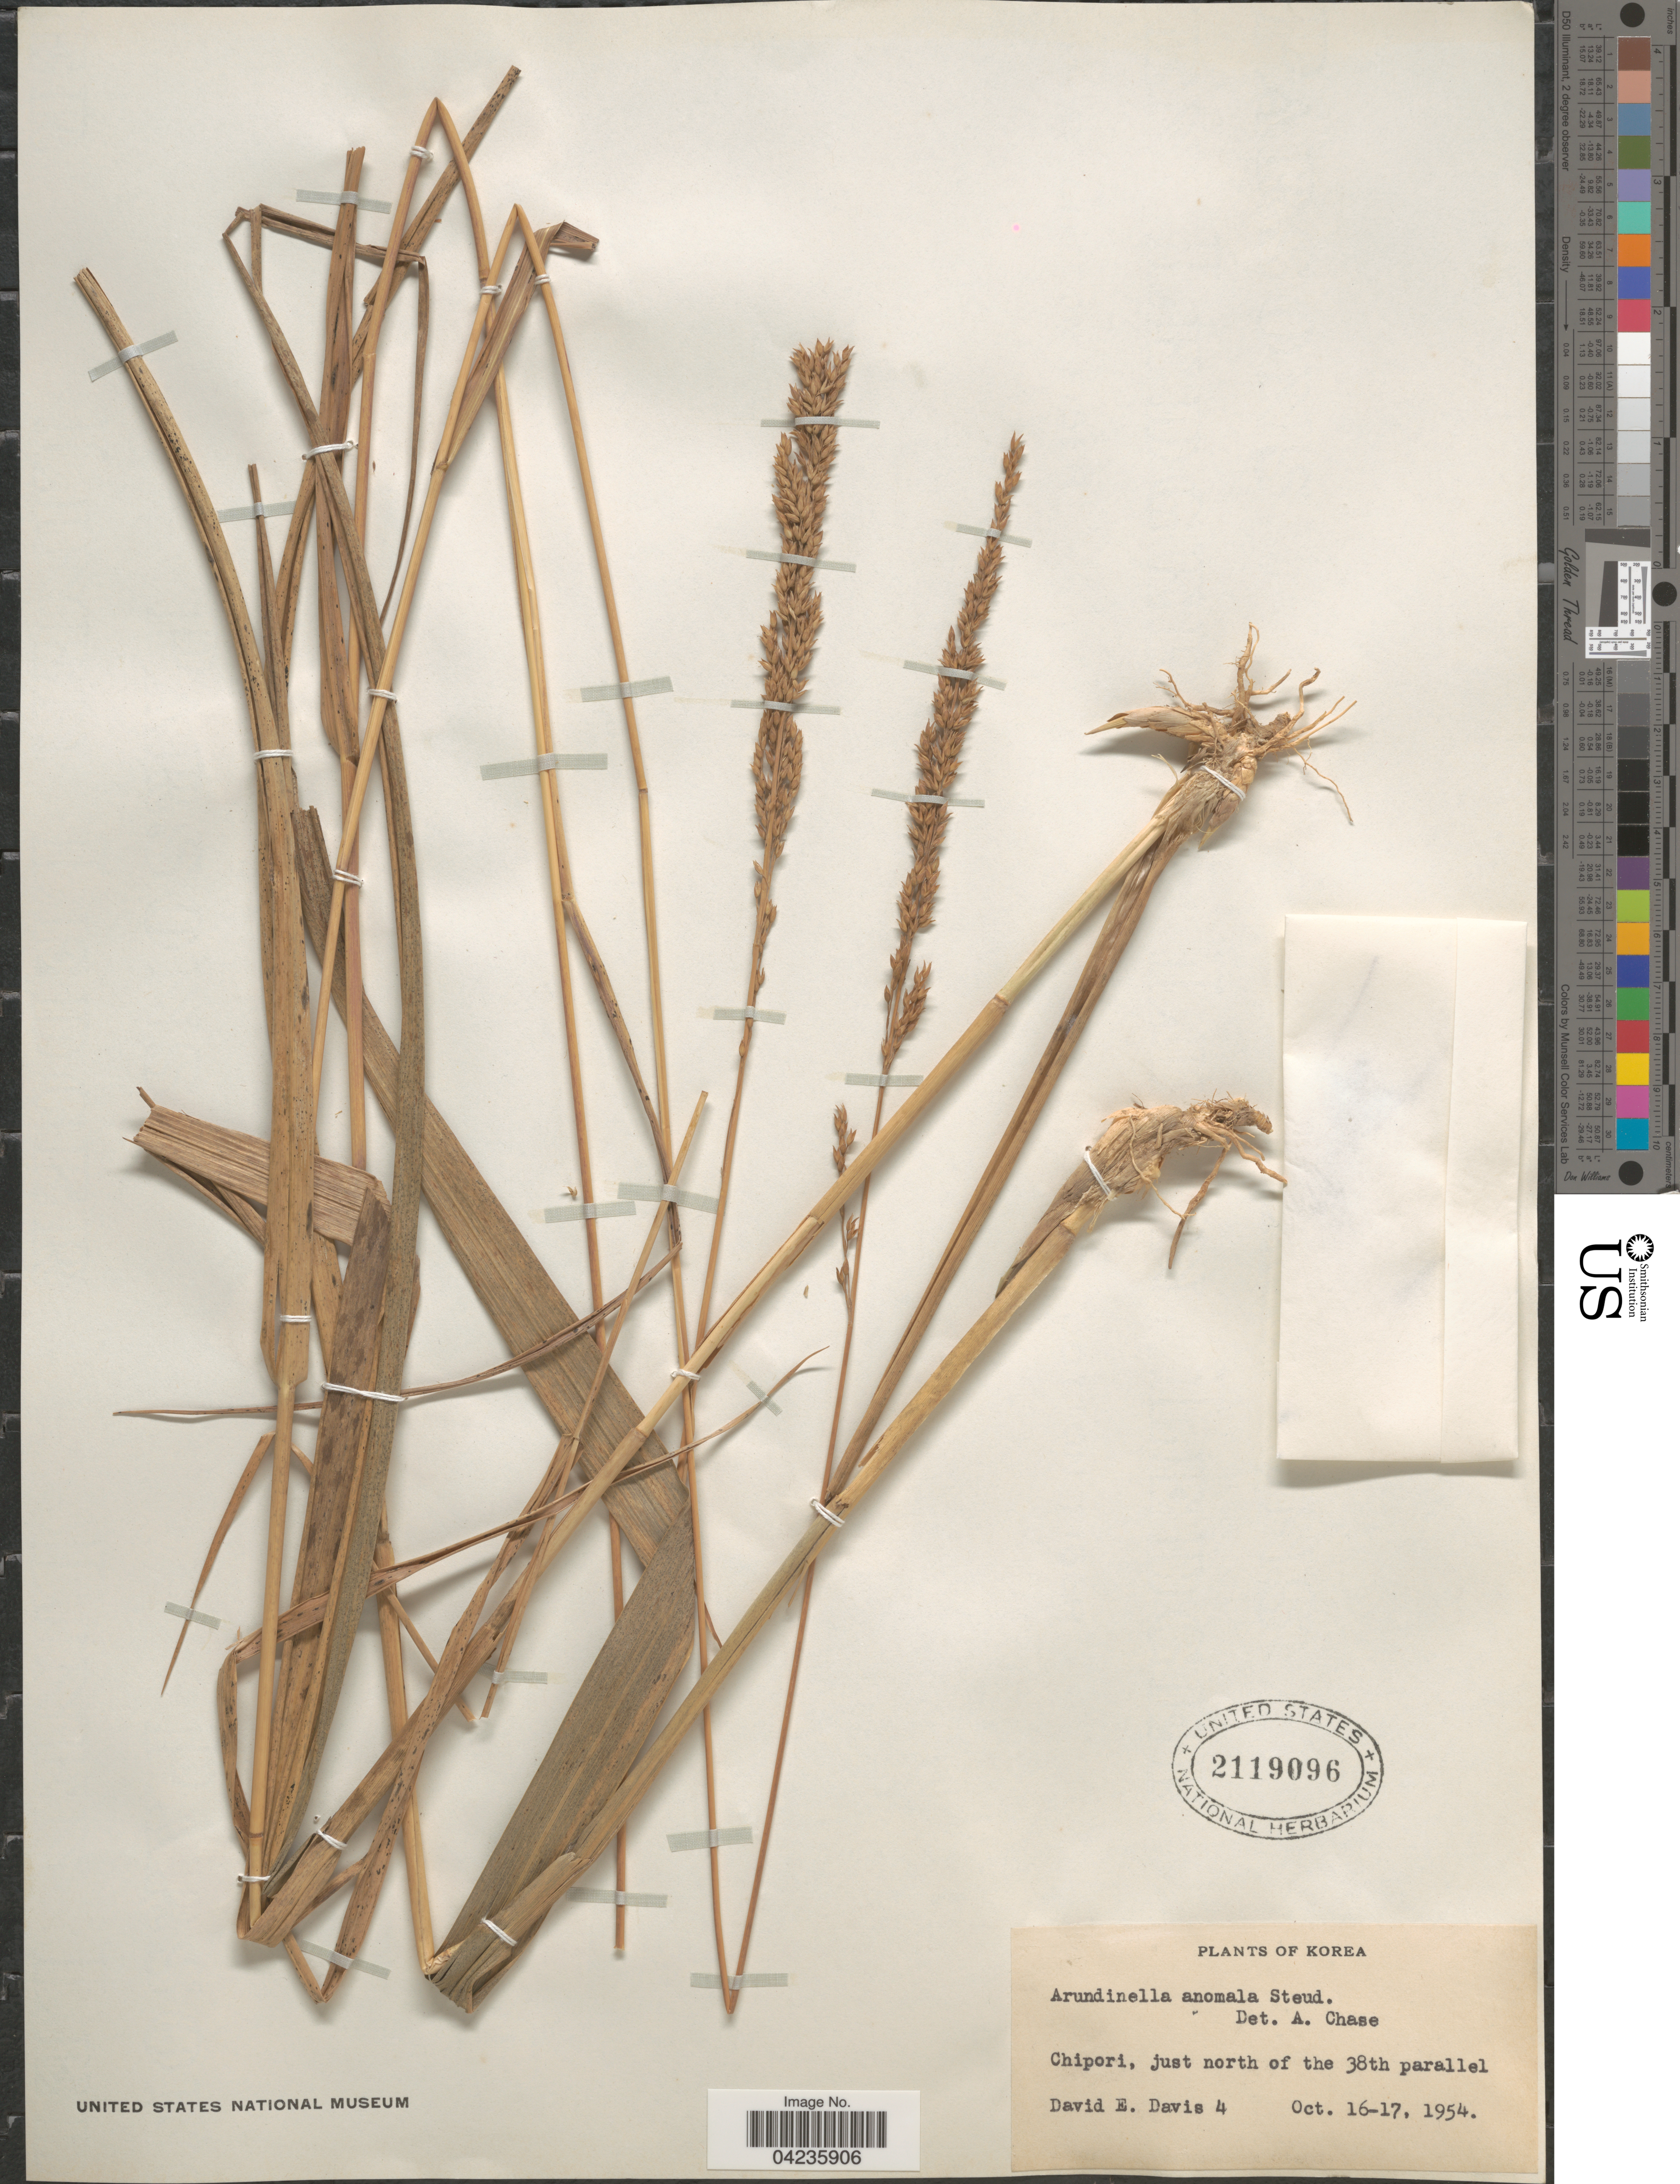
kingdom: Plantae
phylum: Tracheophyta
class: Liliopsida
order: Poales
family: Poaceae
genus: Arundinella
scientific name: Arundinella hirta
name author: (Thunb.) Tanaka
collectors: D. Davis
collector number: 4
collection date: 1954-10-16/1954-10-17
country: South Korea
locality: Korea. Chipori, just north of the 38th parallel.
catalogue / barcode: US 2119096